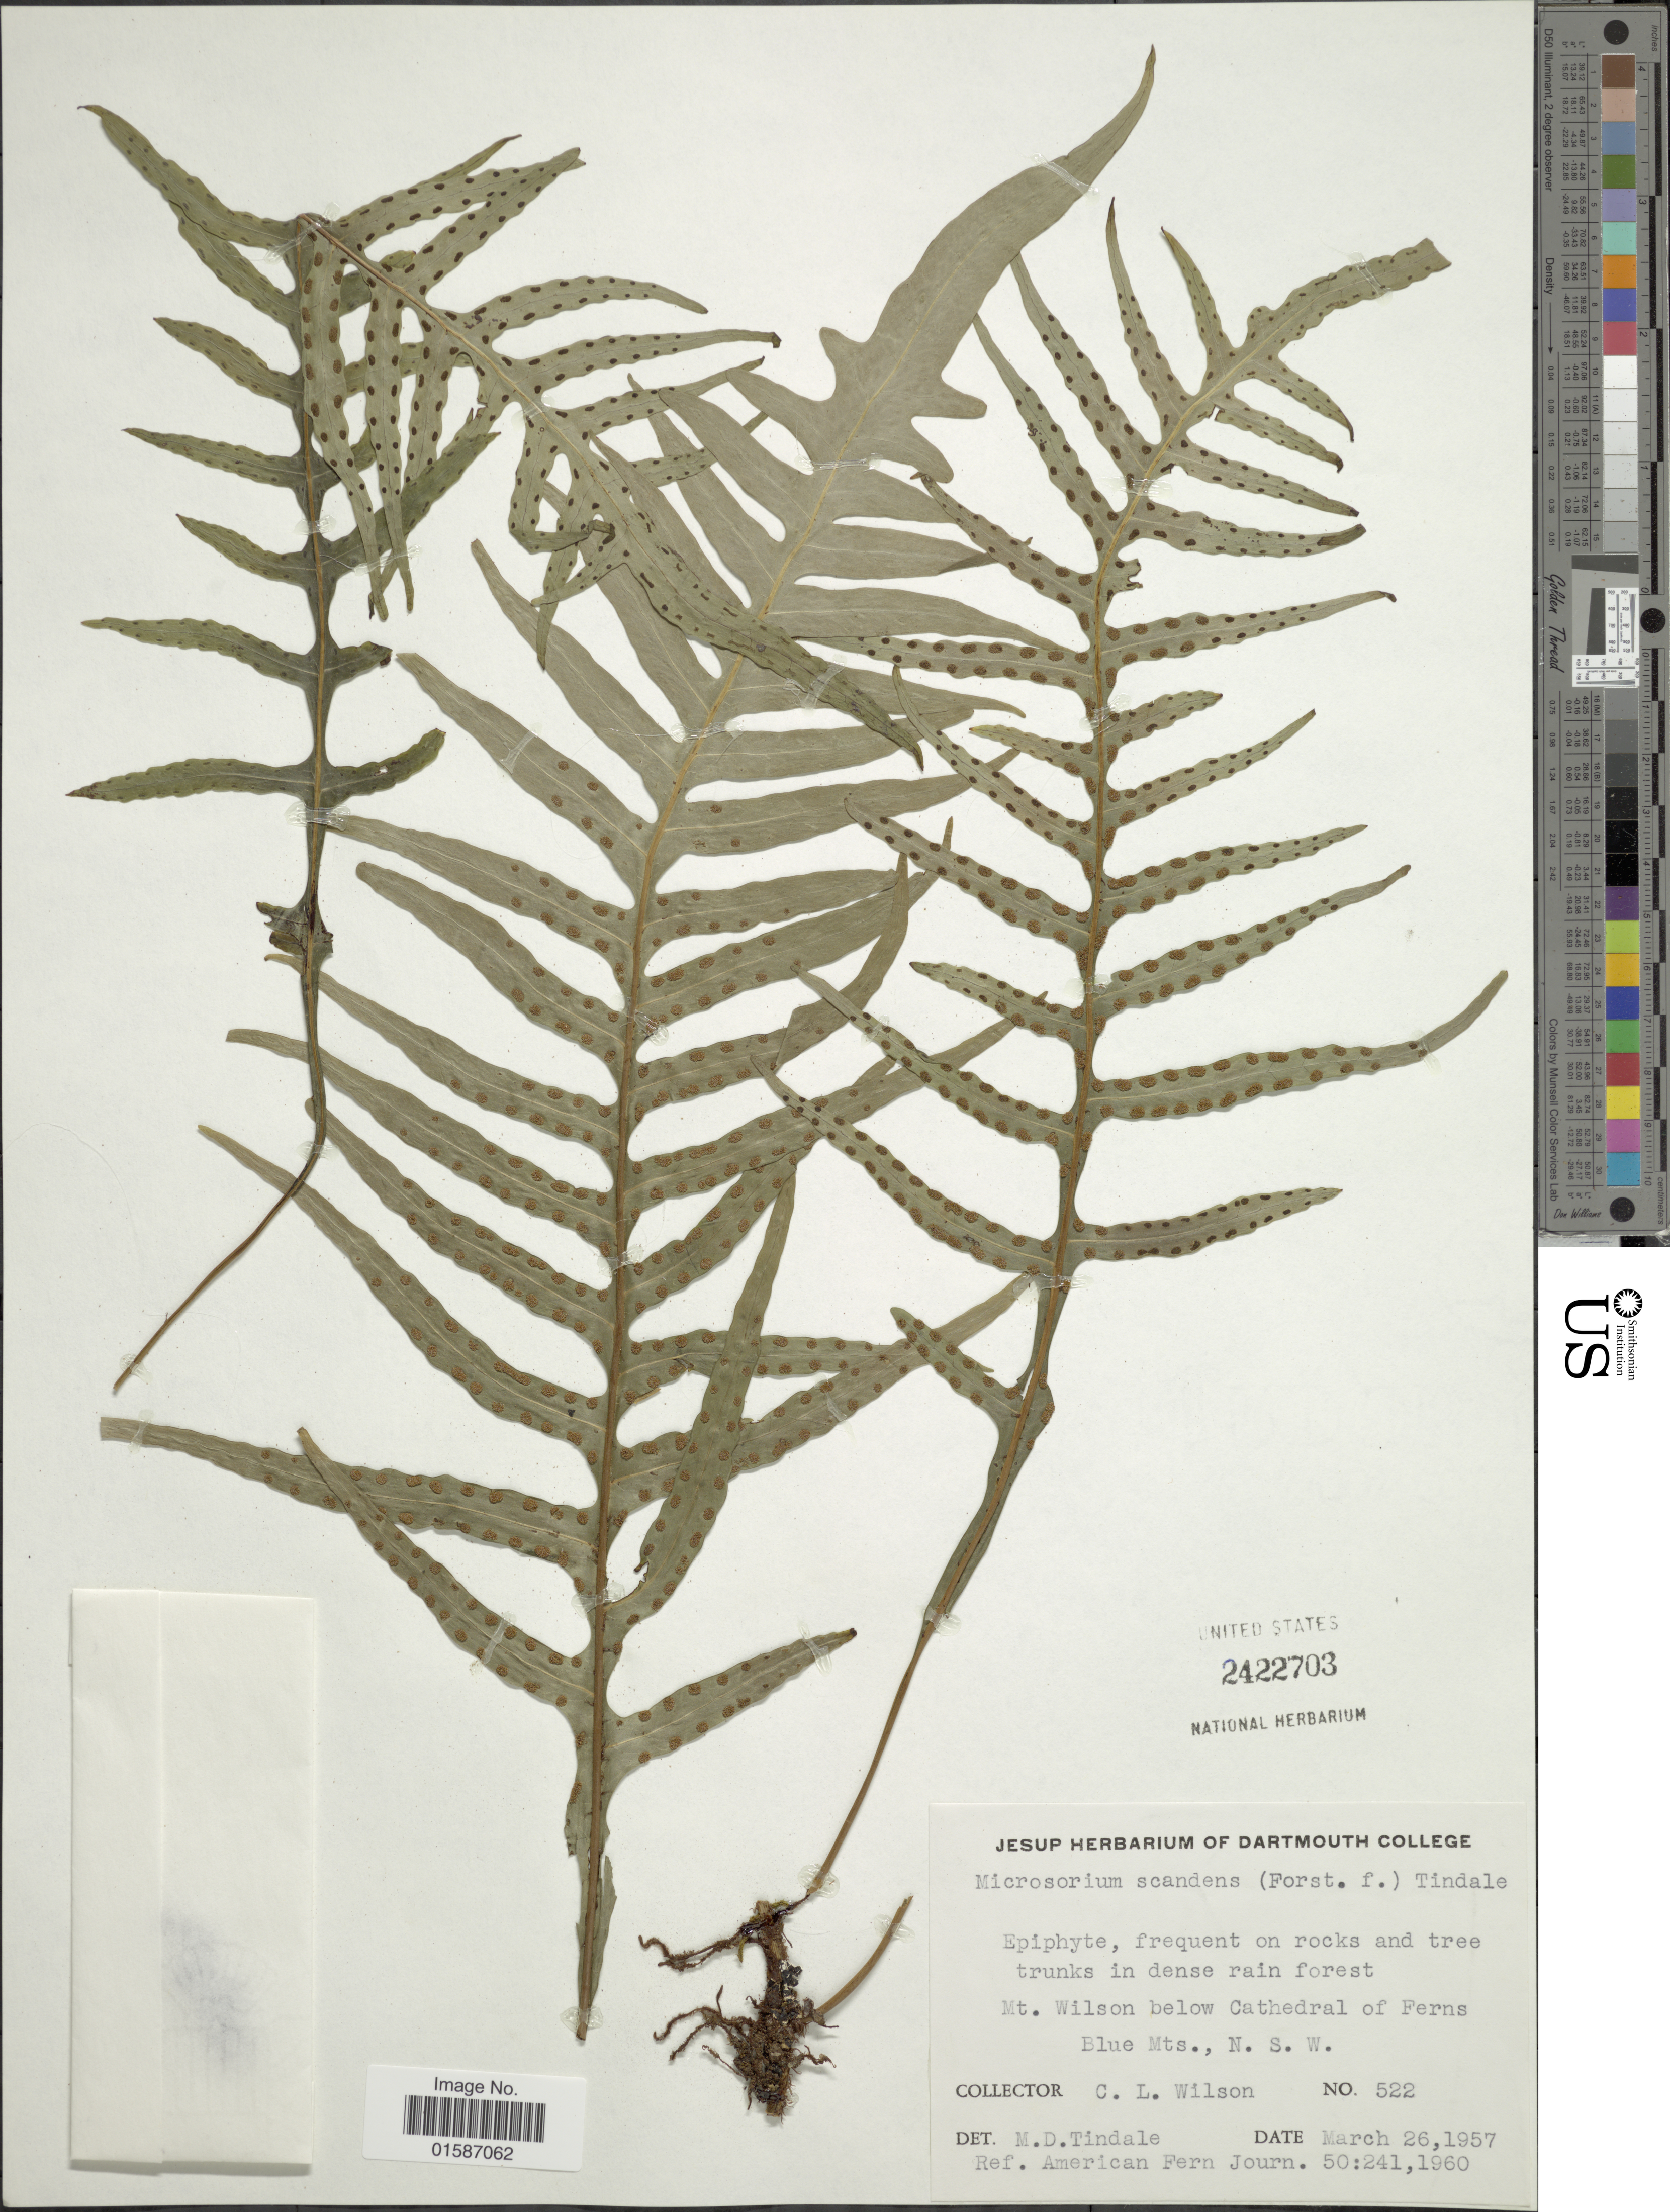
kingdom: Plantae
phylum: Tracheophyta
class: Polypodiopsida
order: Polypodiales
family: Polypodiaceae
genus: Microsorum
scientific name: Microsorum scandens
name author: Tindale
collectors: C. L. Wilson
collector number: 522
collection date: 1957-03-26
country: Australia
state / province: New South Wales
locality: Mt Wilson below Cathedral of Ferns Blue Mts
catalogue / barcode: US 2422703